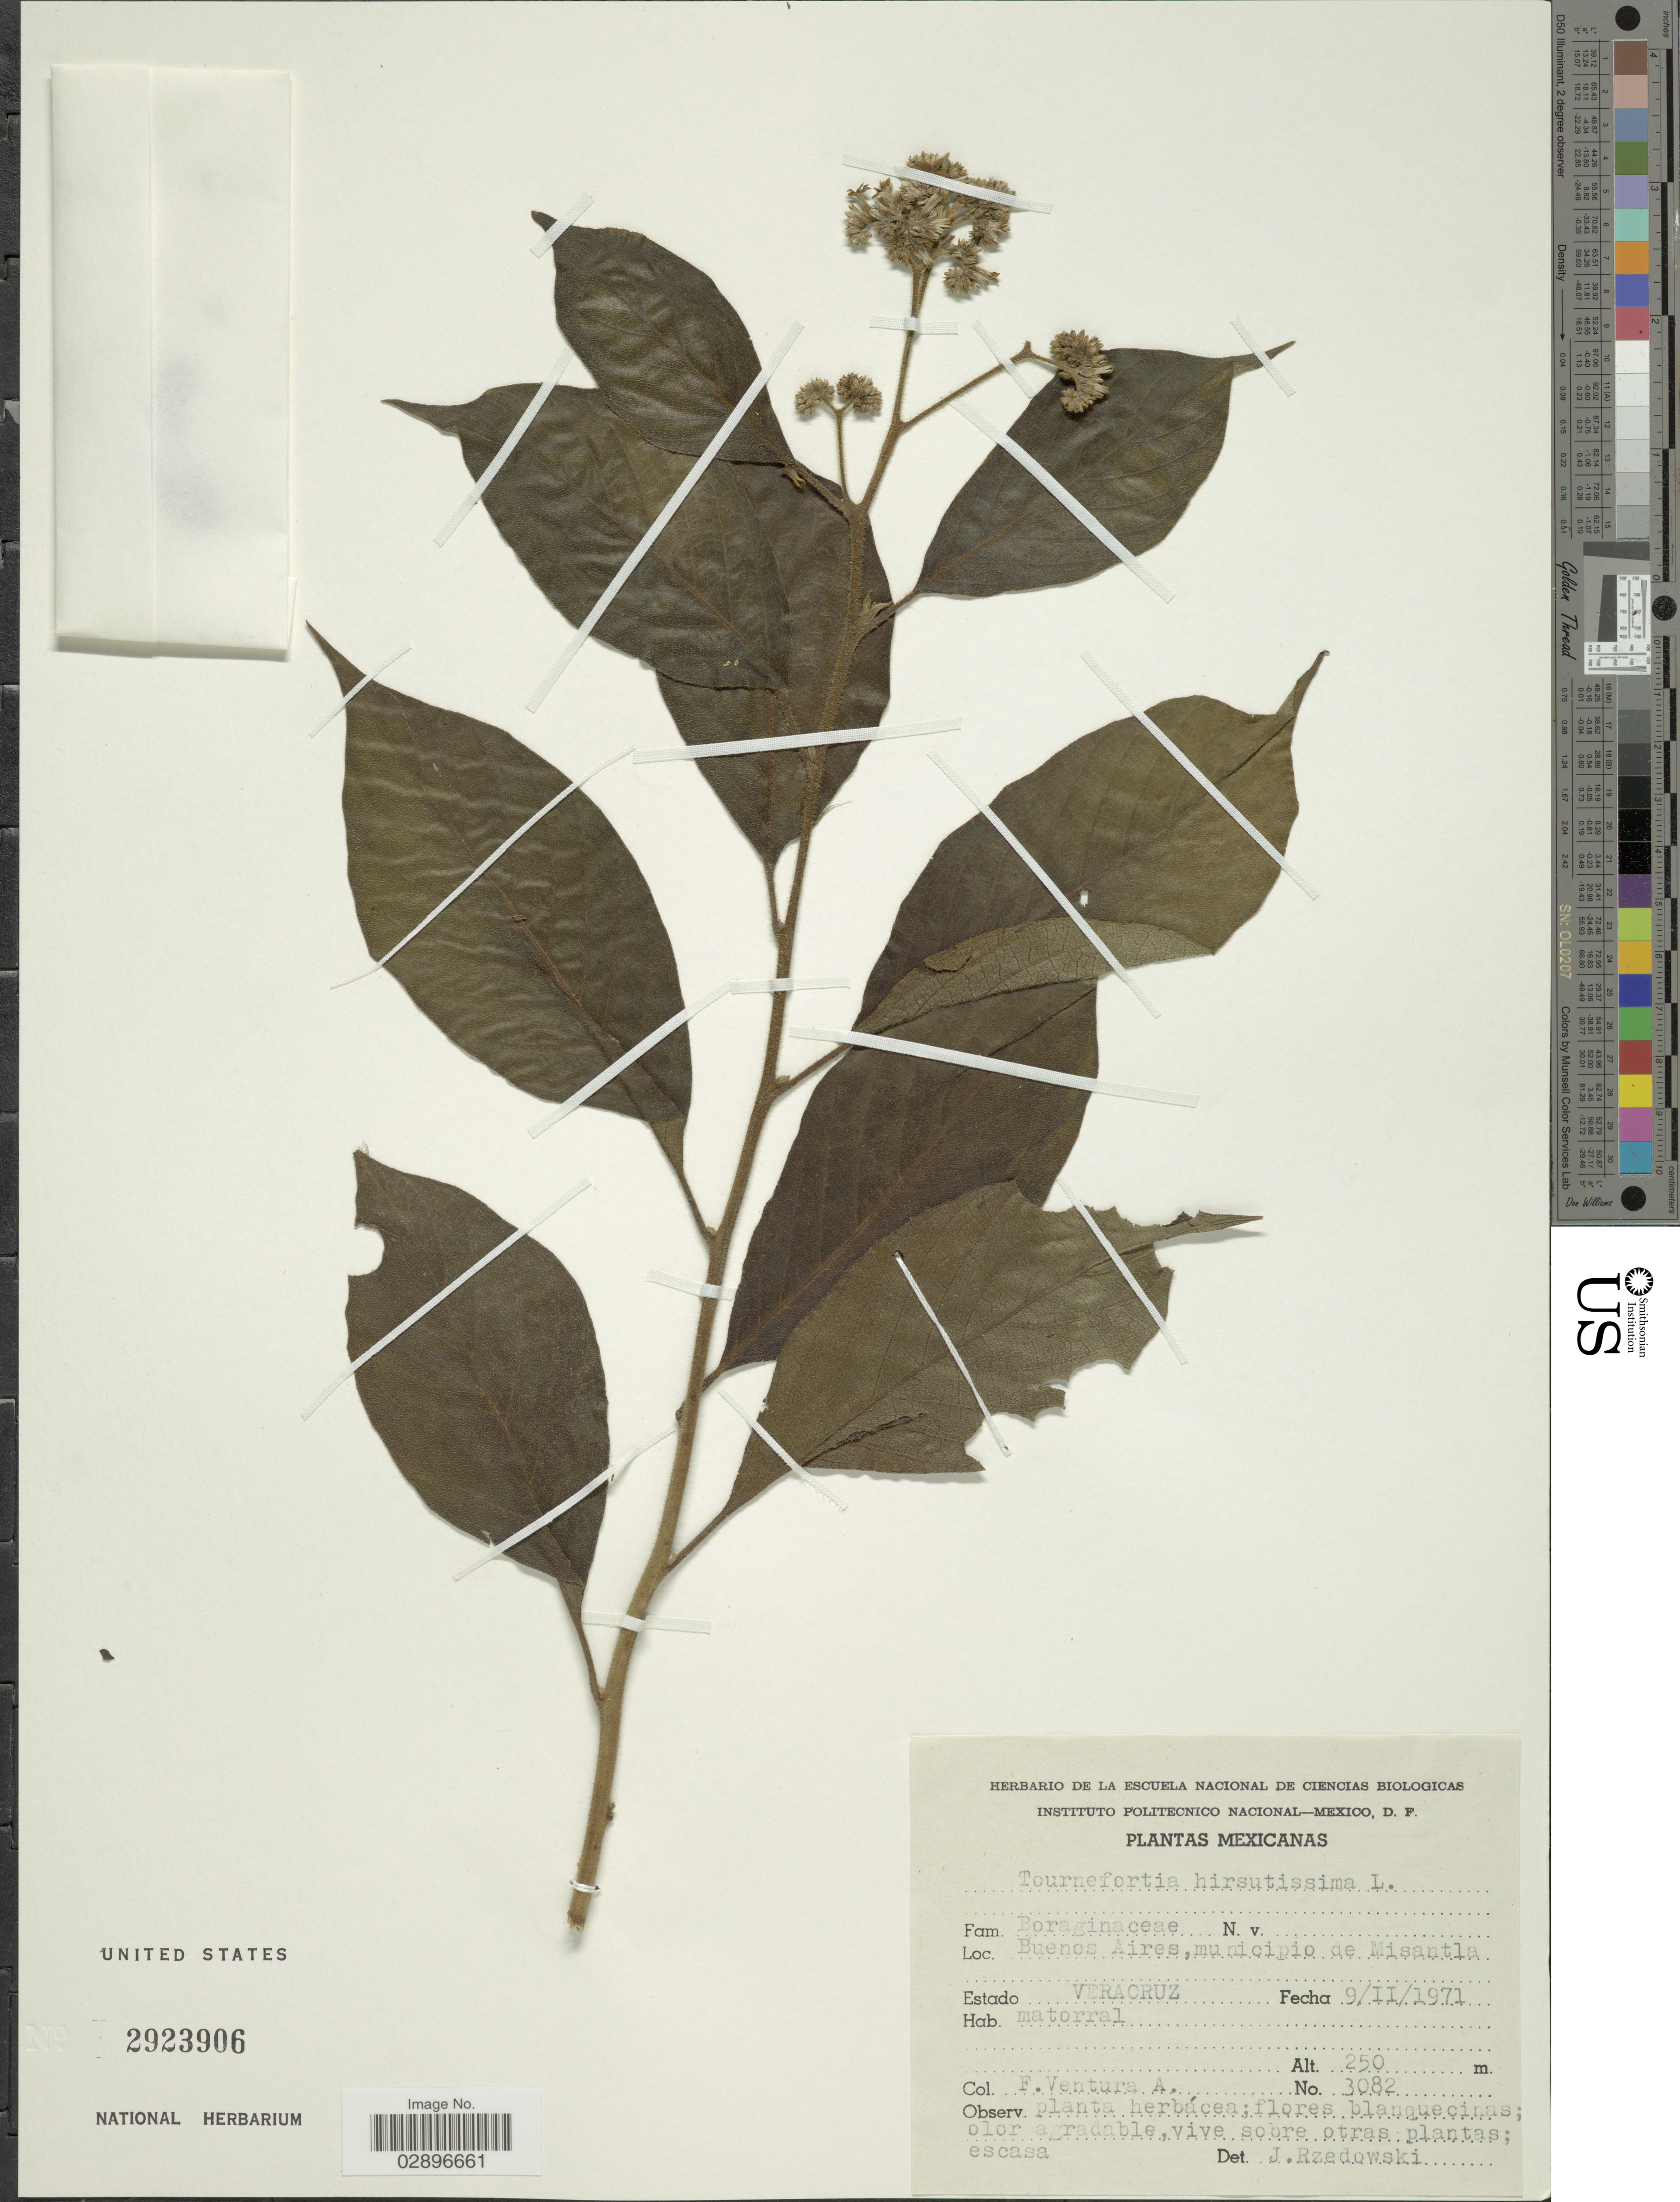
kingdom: Plantae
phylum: Tracheophyta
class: Magnoliopsida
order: Boraginales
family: Heliotropiaceae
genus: Tournefortia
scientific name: Tournefortia hirsutissima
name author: L.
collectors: F. Ventura A.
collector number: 3082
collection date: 1971-02-09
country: Mexico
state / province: Veracruz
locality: Estado Veracruz. Buenos Aires, municipio de Misantla.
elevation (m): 250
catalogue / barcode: US 2923906